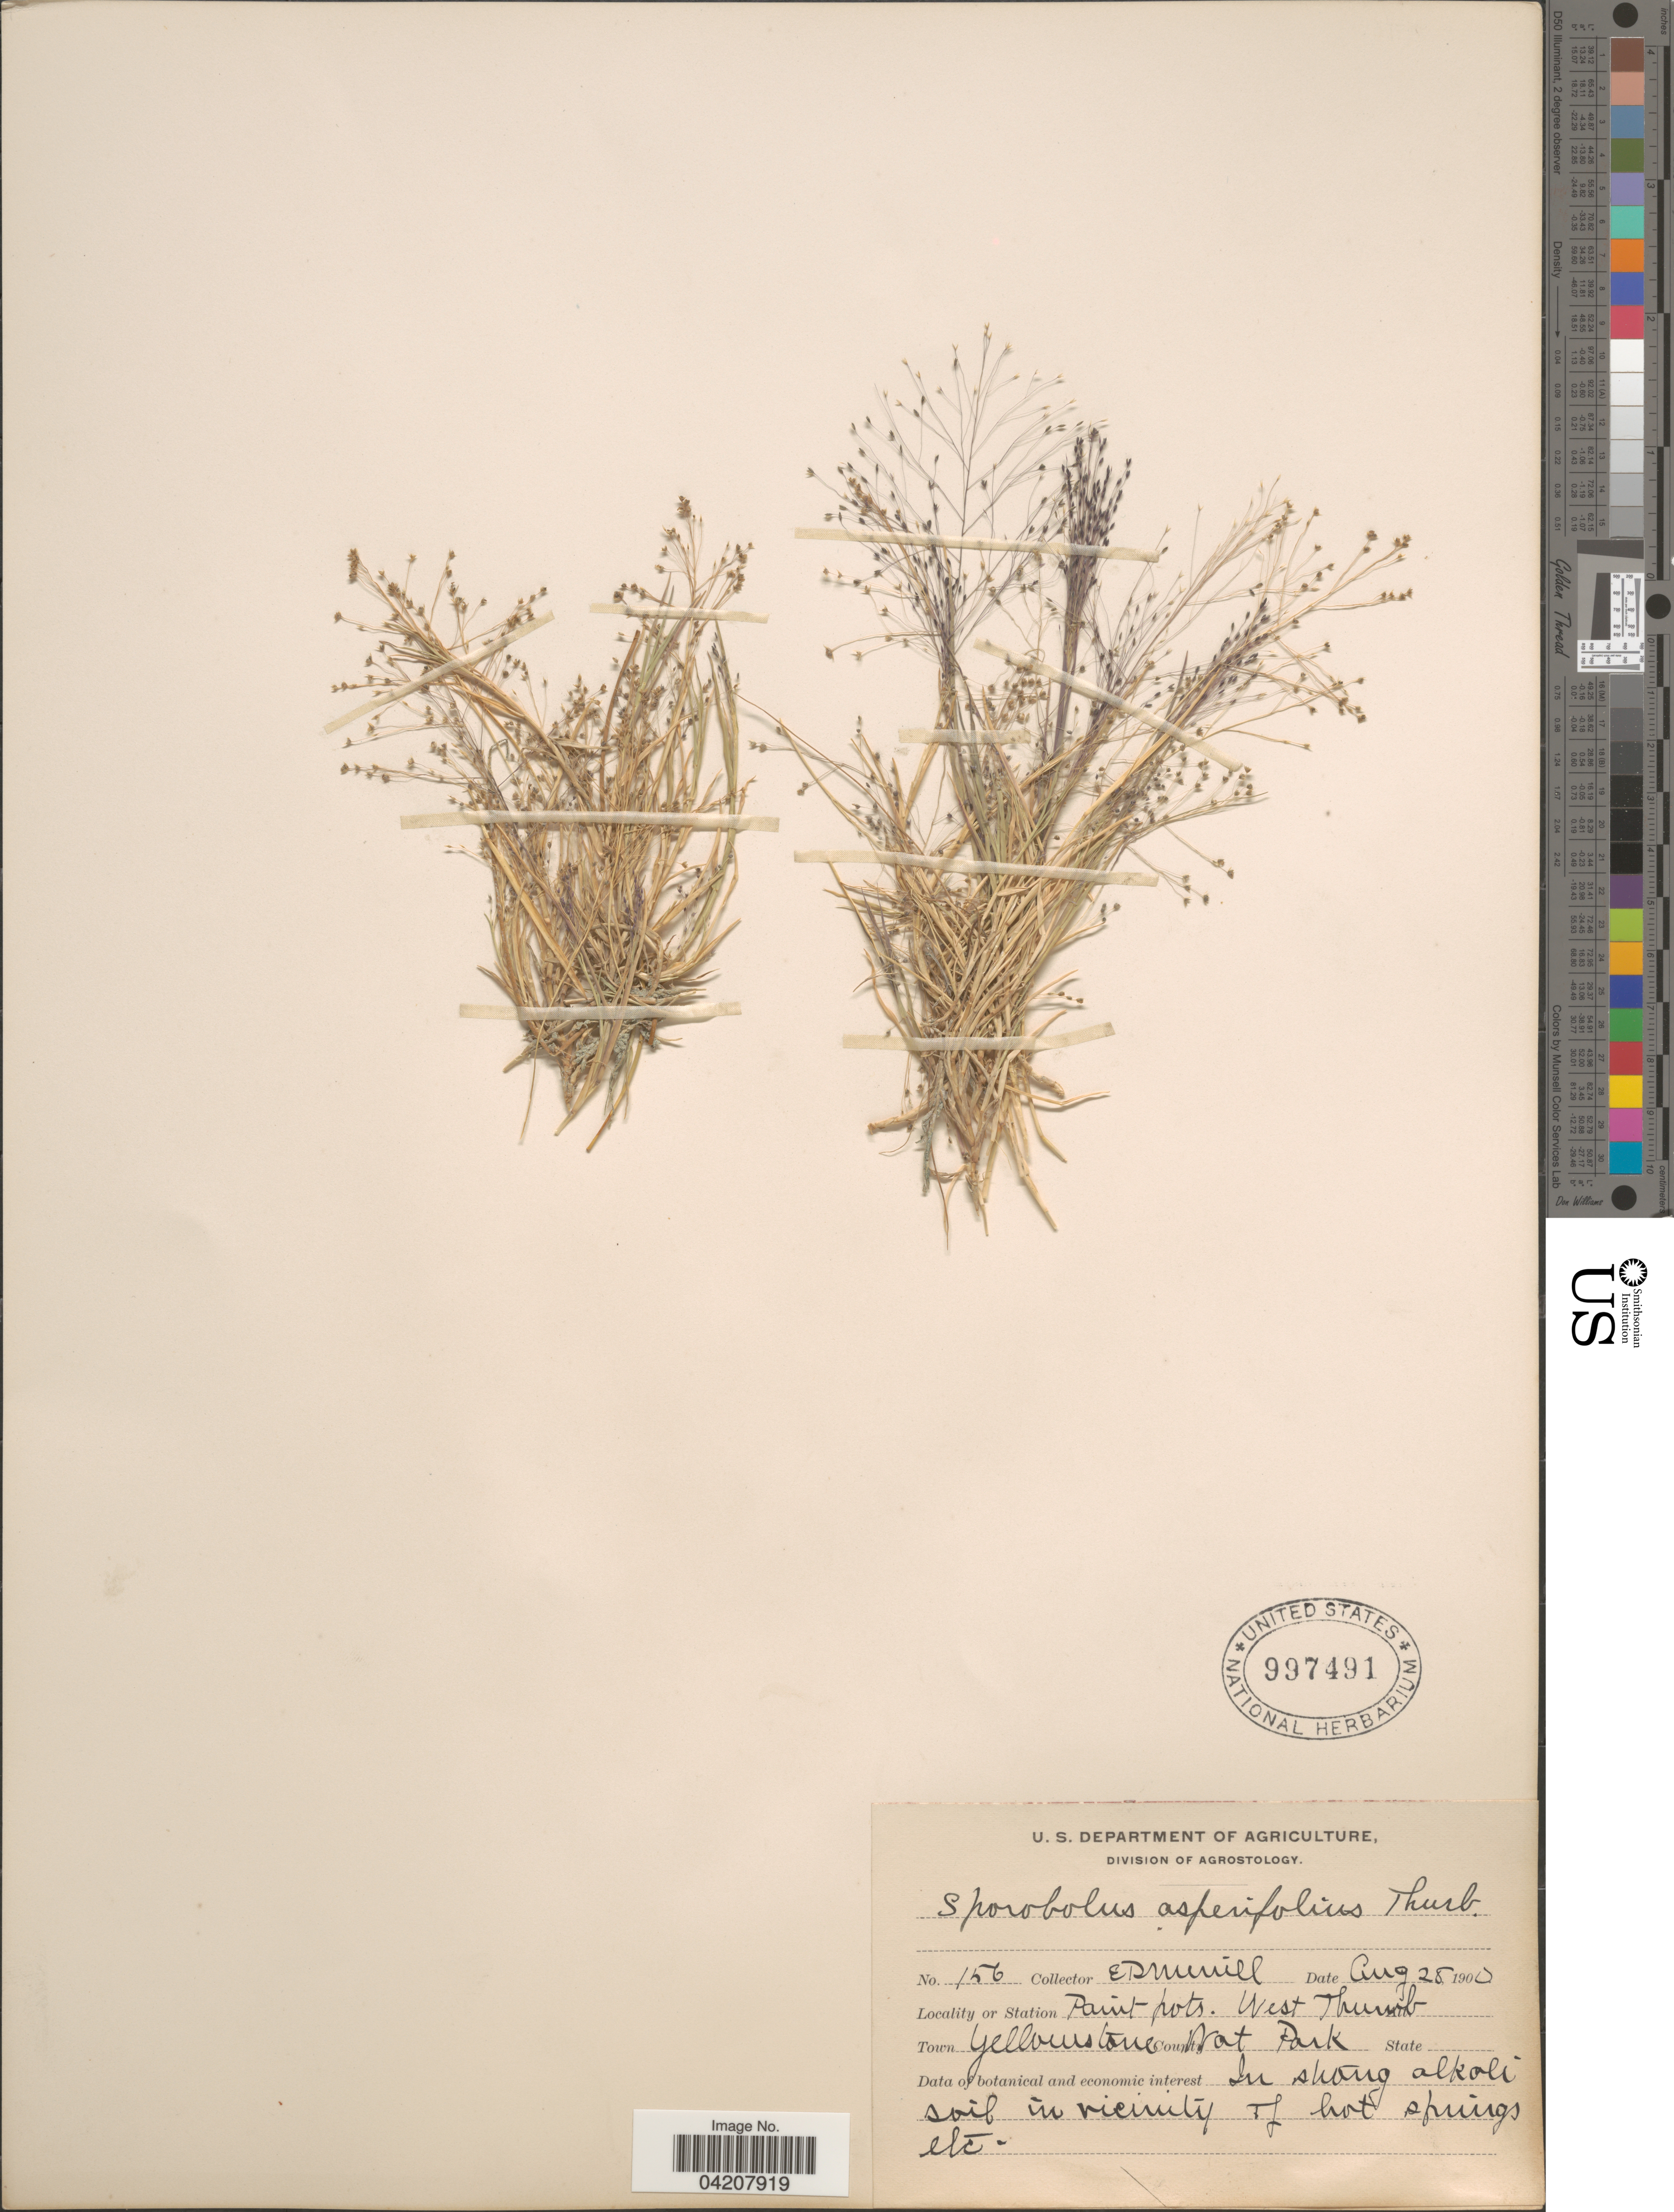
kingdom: Plantae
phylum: Tracheophyta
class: Liliopsida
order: Poales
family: Poaceae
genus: Muhlenbergia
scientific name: Muhlenbergia asperifolia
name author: (Nees & Meyen ex Trin.) Parodi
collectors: E. D. Merrill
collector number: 156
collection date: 1900-08-28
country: United States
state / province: Wyoming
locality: Paint pots. West Thumb. Town Yellowstone Nat Park. In vicinity of hot springs etc.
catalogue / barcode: US 997491